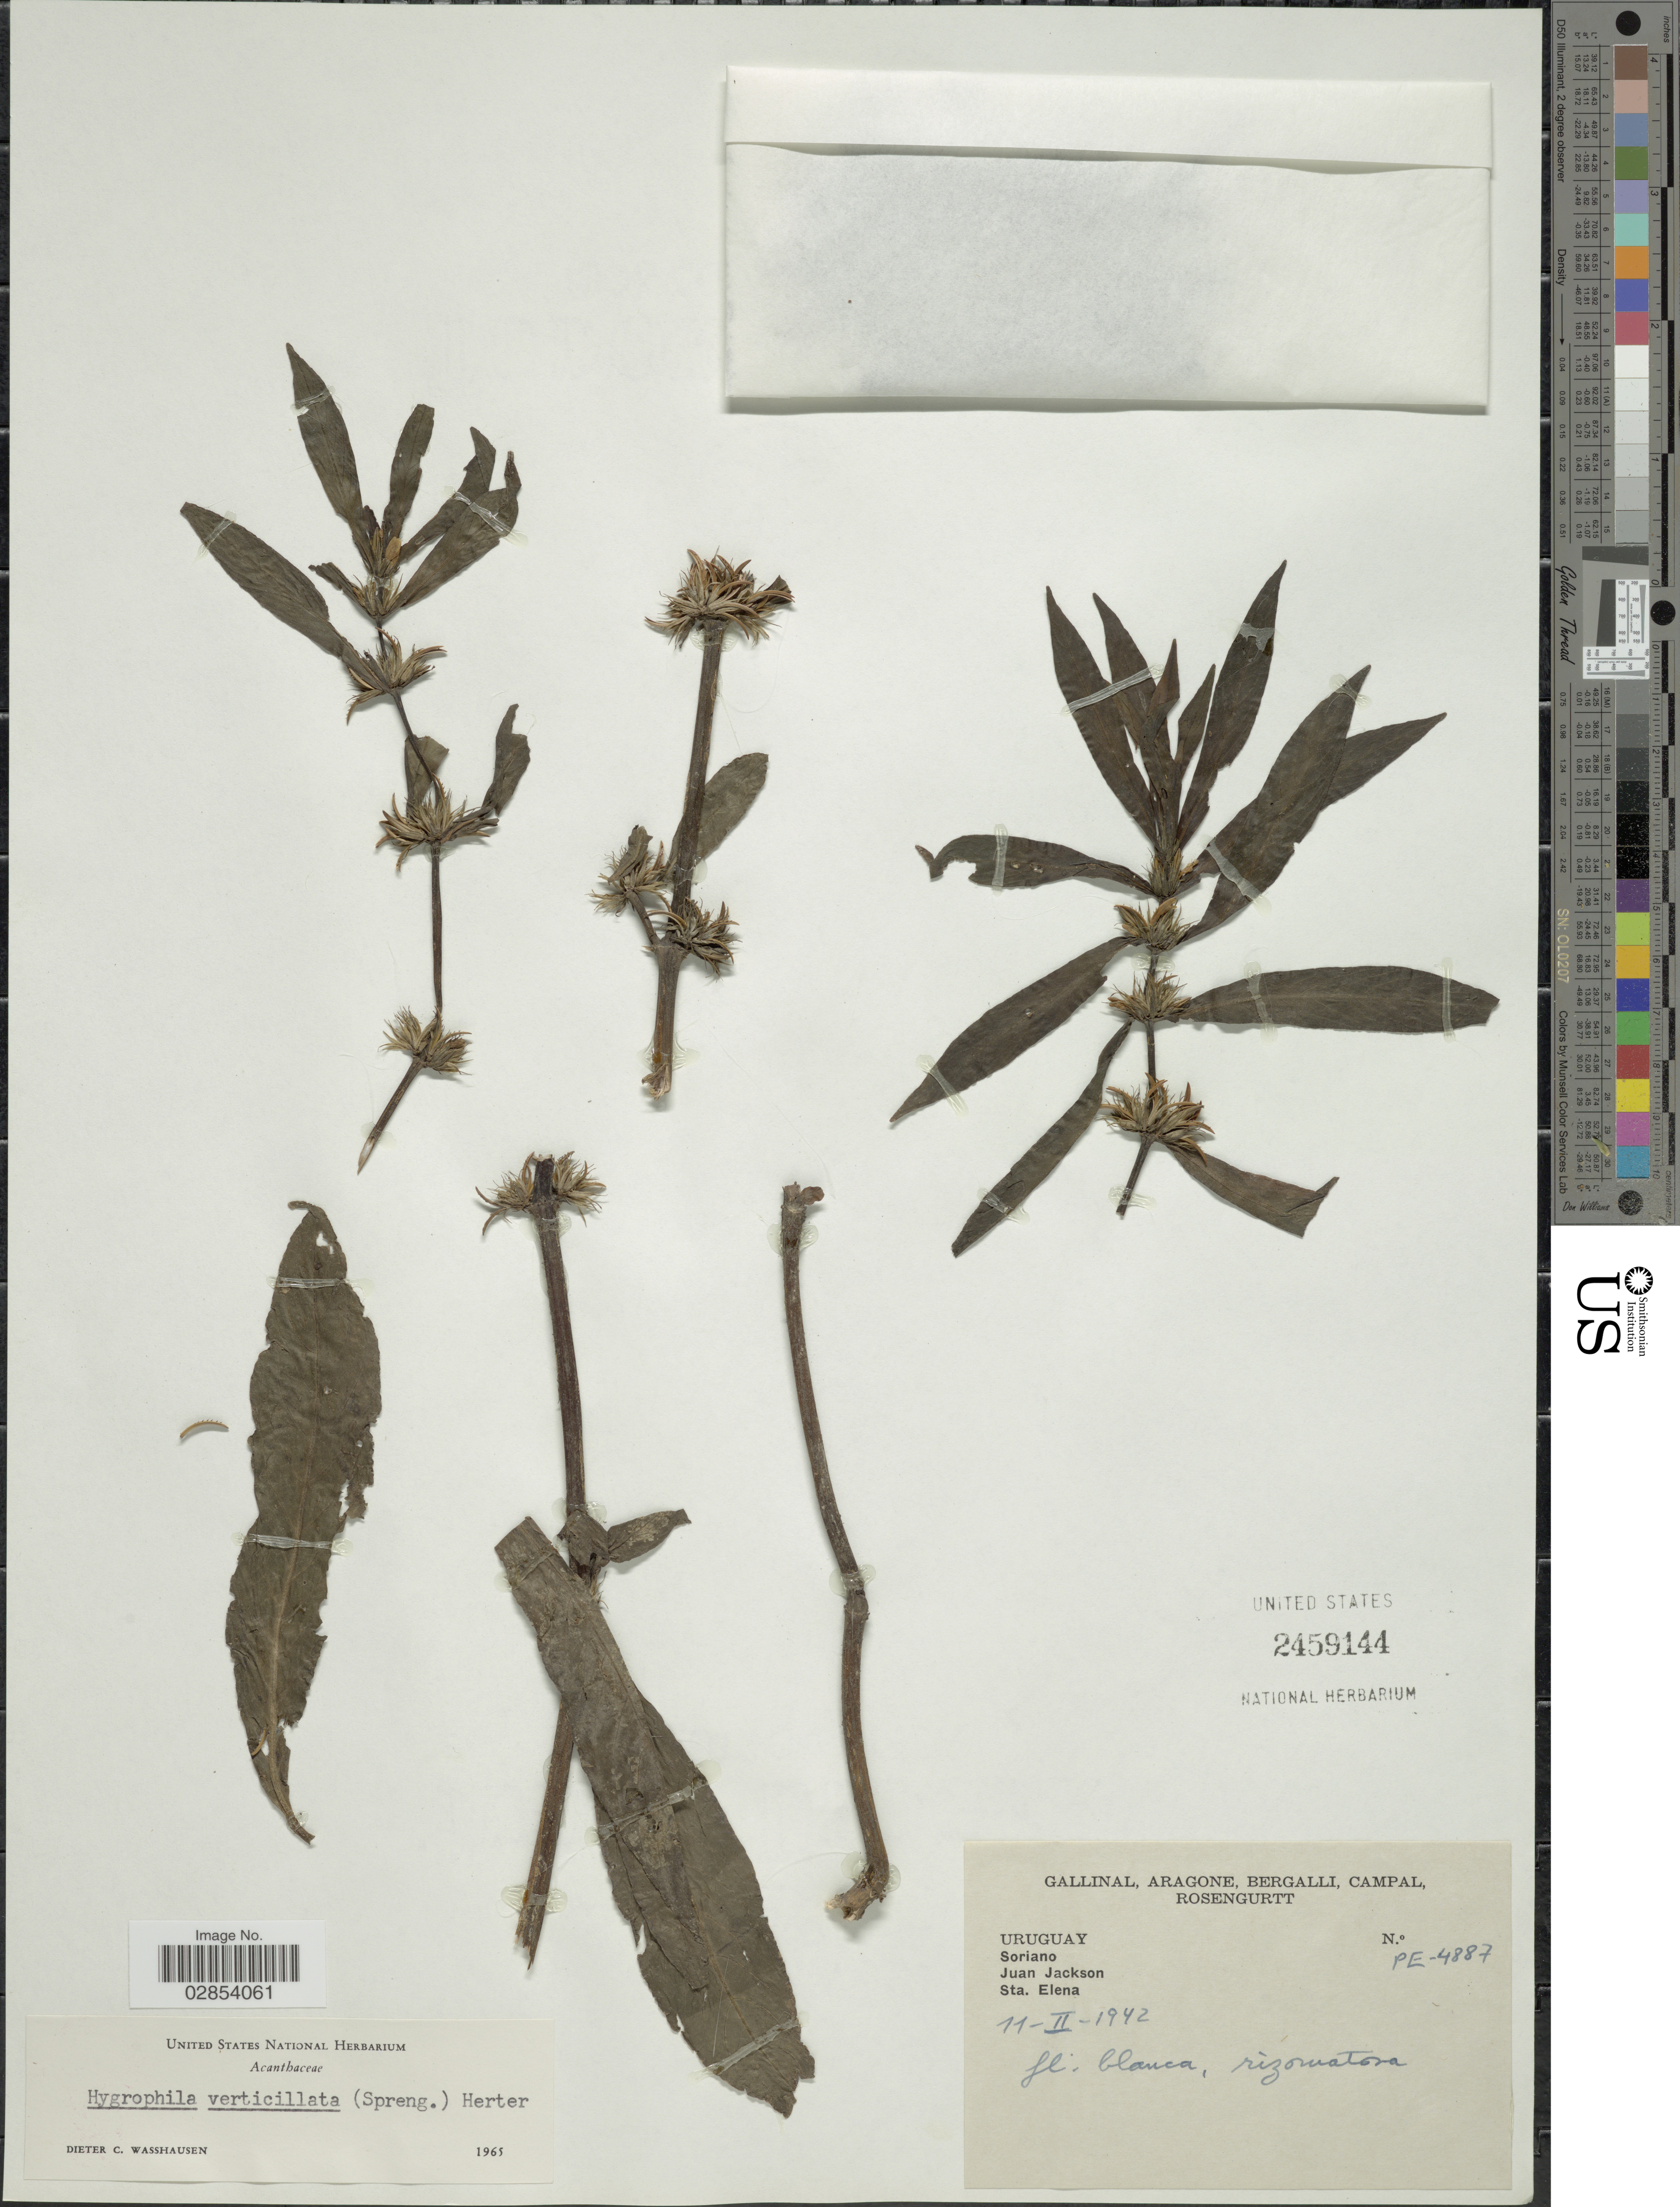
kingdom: Plantae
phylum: Tracheophyta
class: Magnoliopsida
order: Lamiales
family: Acanthaceae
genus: Hygrophila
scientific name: Hygrophila costata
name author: Nees & T. Nees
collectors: -. Gallinal, -- Aragone, -- Bergalli, -- Campal & Rosengurtt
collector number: PE-4887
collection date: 1942-02-11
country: Uruguay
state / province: Soriano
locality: Juan Jackson Sta. Elena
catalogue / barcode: US 2459144